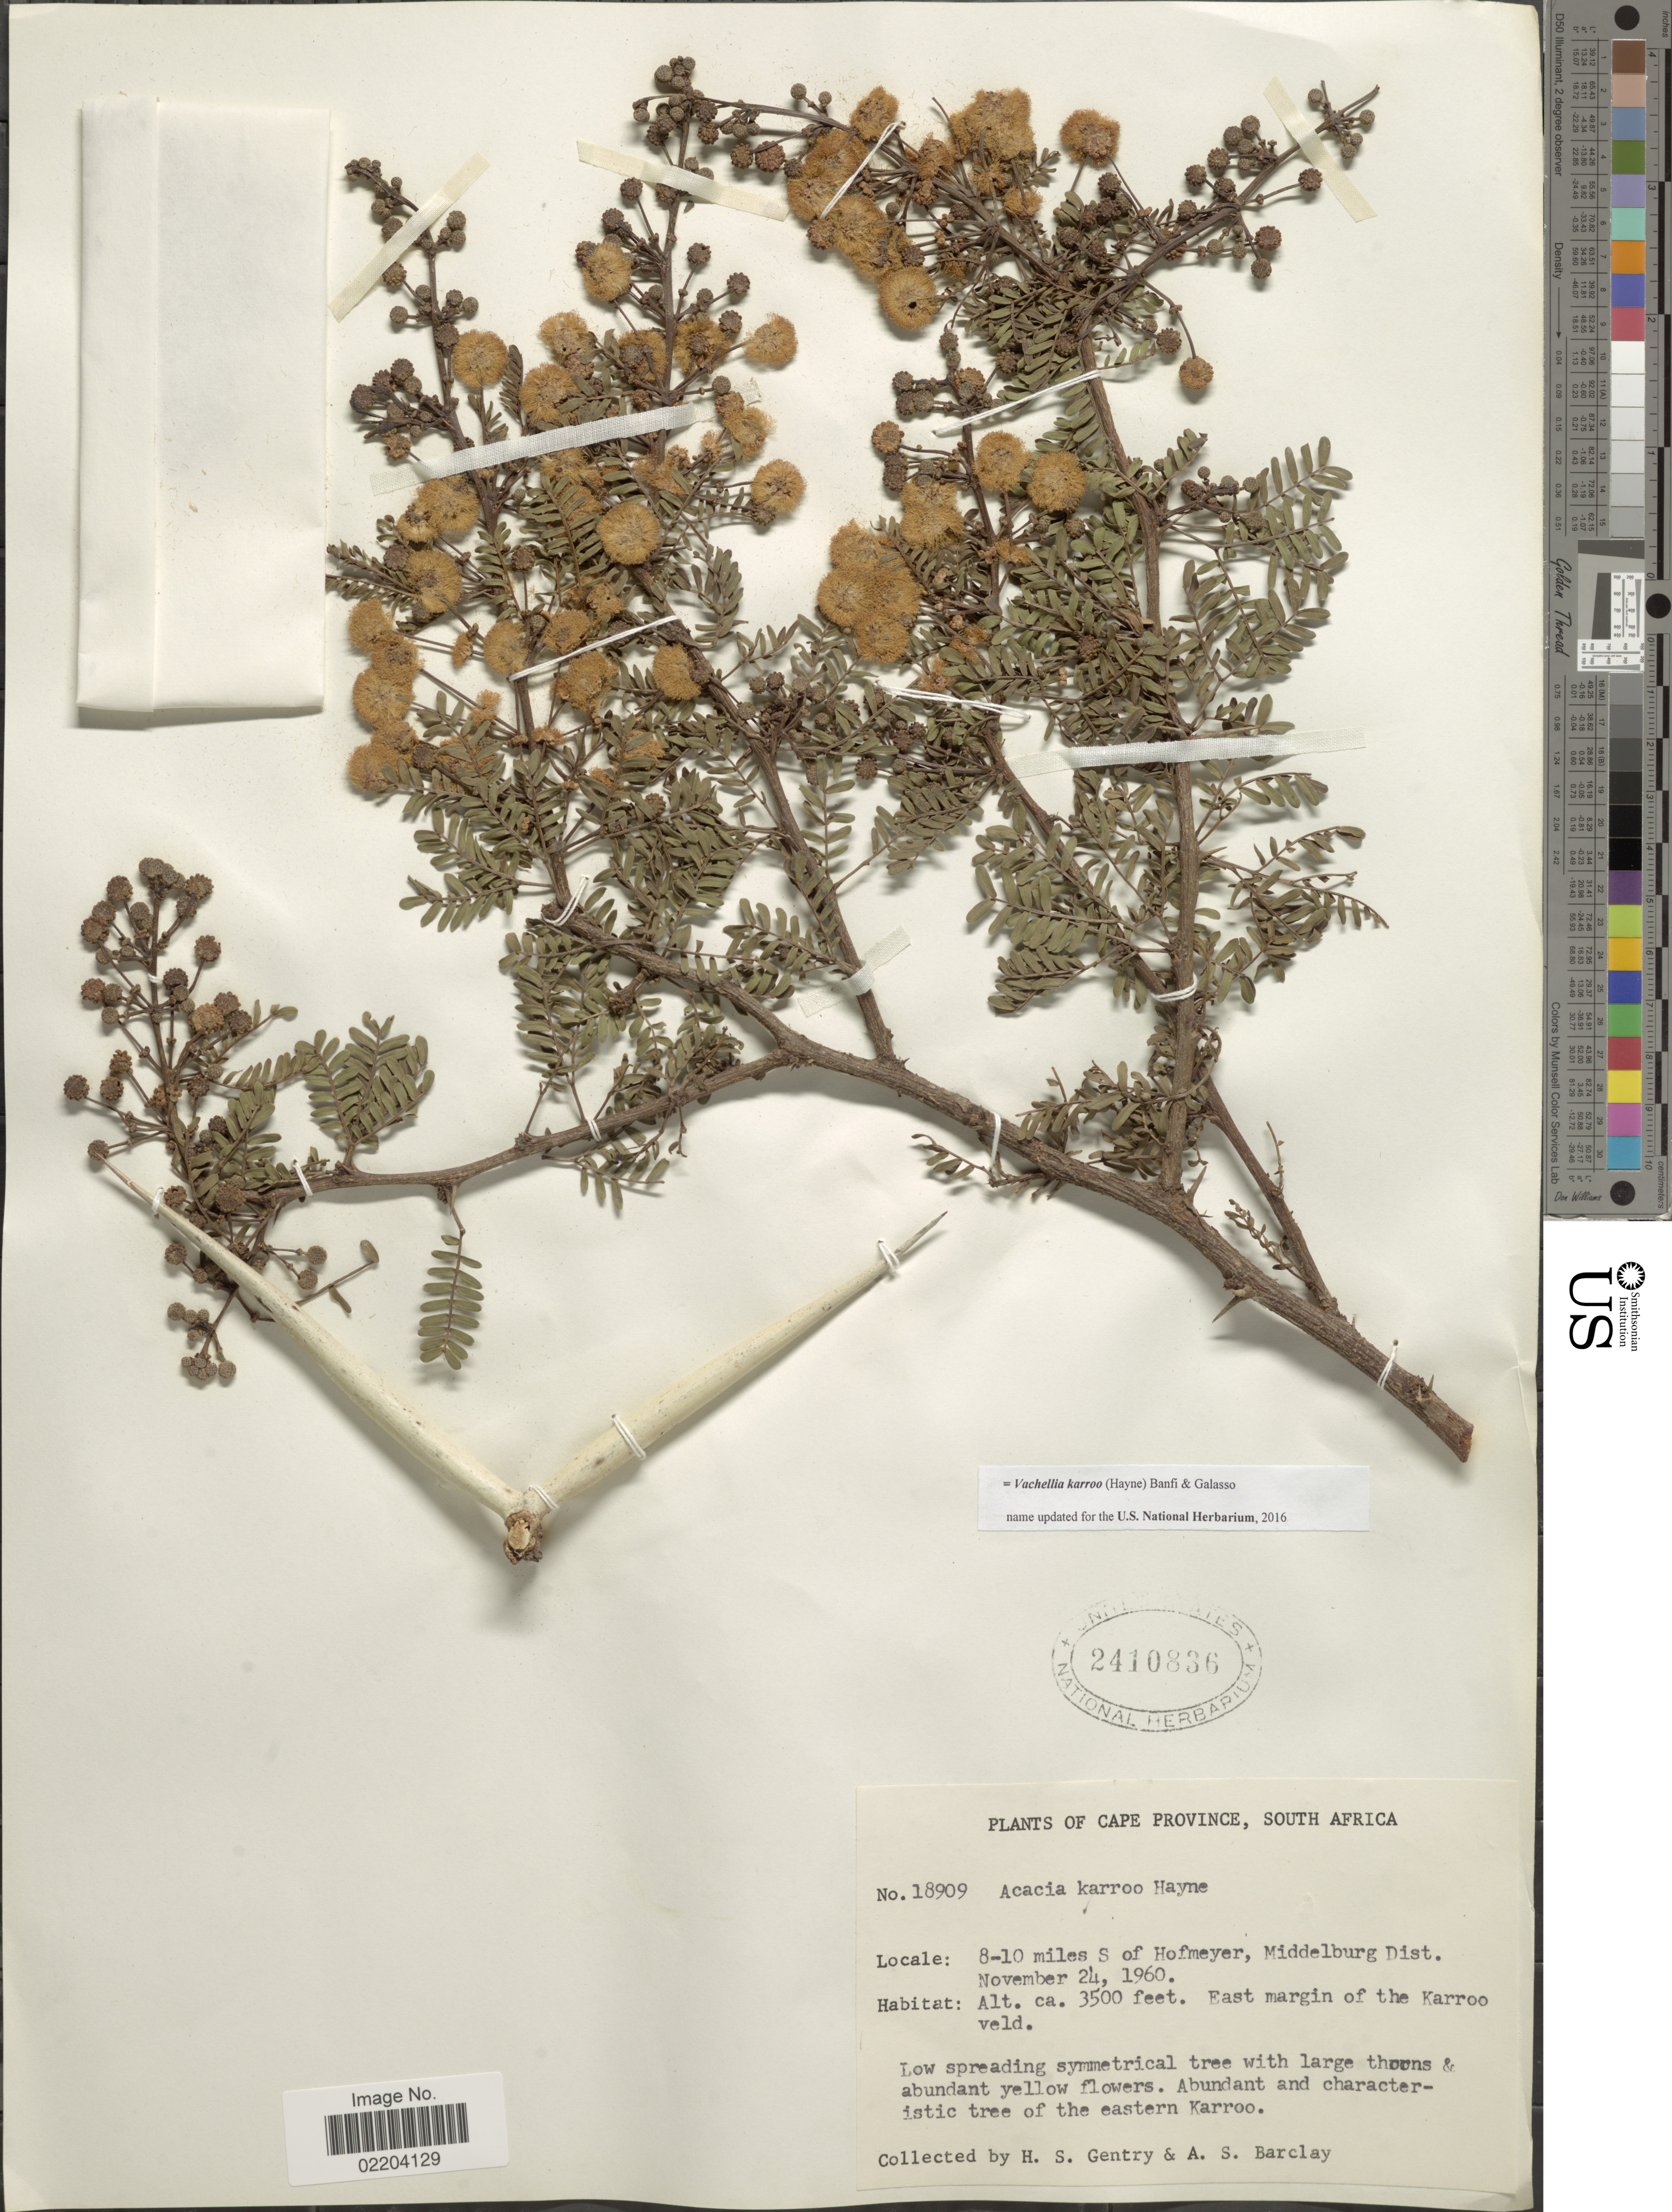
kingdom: Plantae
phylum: Tracheophyta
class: Magnoliopsida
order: Fabales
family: Fabaceae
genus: Vachellia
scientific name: Vachellia karroo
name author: (Hayne) Banfi & Galasso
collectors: H. S. Gentry & A. S. Barclay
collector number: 18909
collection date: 1960-11-24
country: South Africa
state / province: Eastern Cape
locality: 8-10 miles S of Hofmeyer, Middelburg Dist. East margin of the Karroo veld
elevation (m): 1067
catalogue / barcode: US 2410836